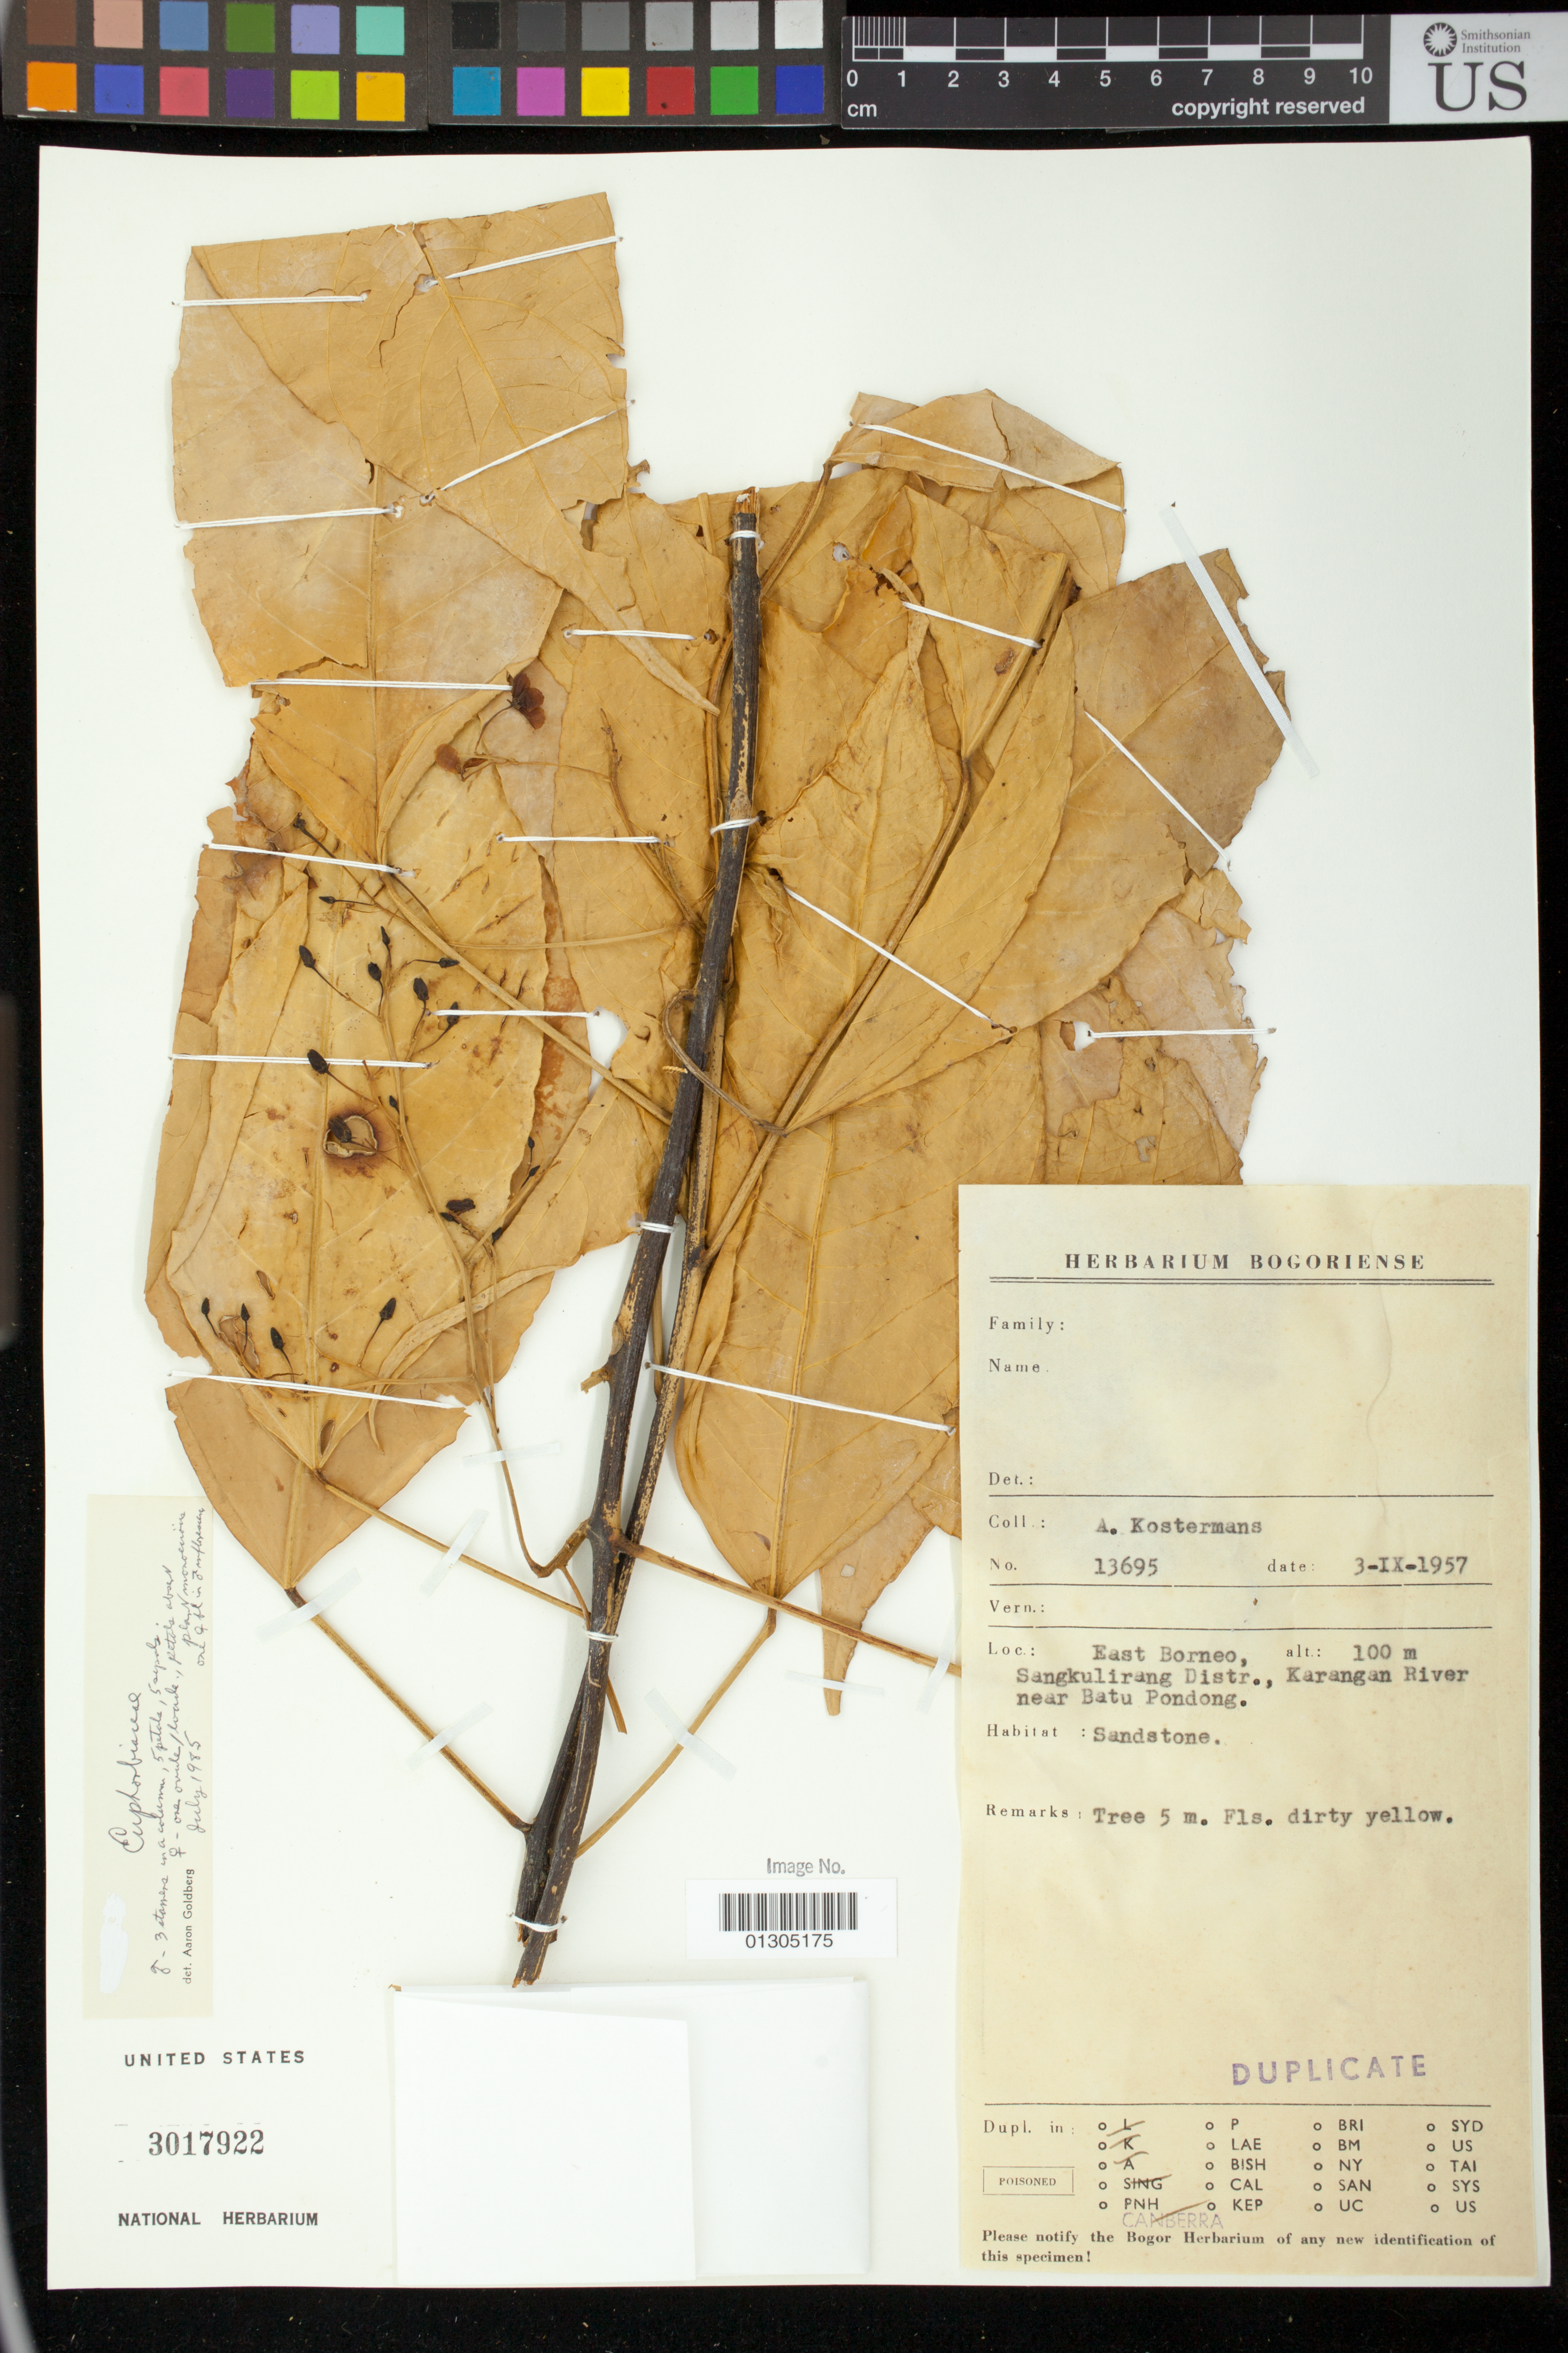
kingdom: Plantae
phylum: Tracheophyta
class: Magnoliopsida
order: Malpighiales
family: Euphorbiaceae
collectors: A. J. G. Kostermans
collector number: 13695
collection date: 1957-09-03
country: Indonesia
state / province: Kalimantan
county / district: Kalimantan Timur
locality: East Borneo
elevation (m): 100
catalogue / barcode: US 3017922